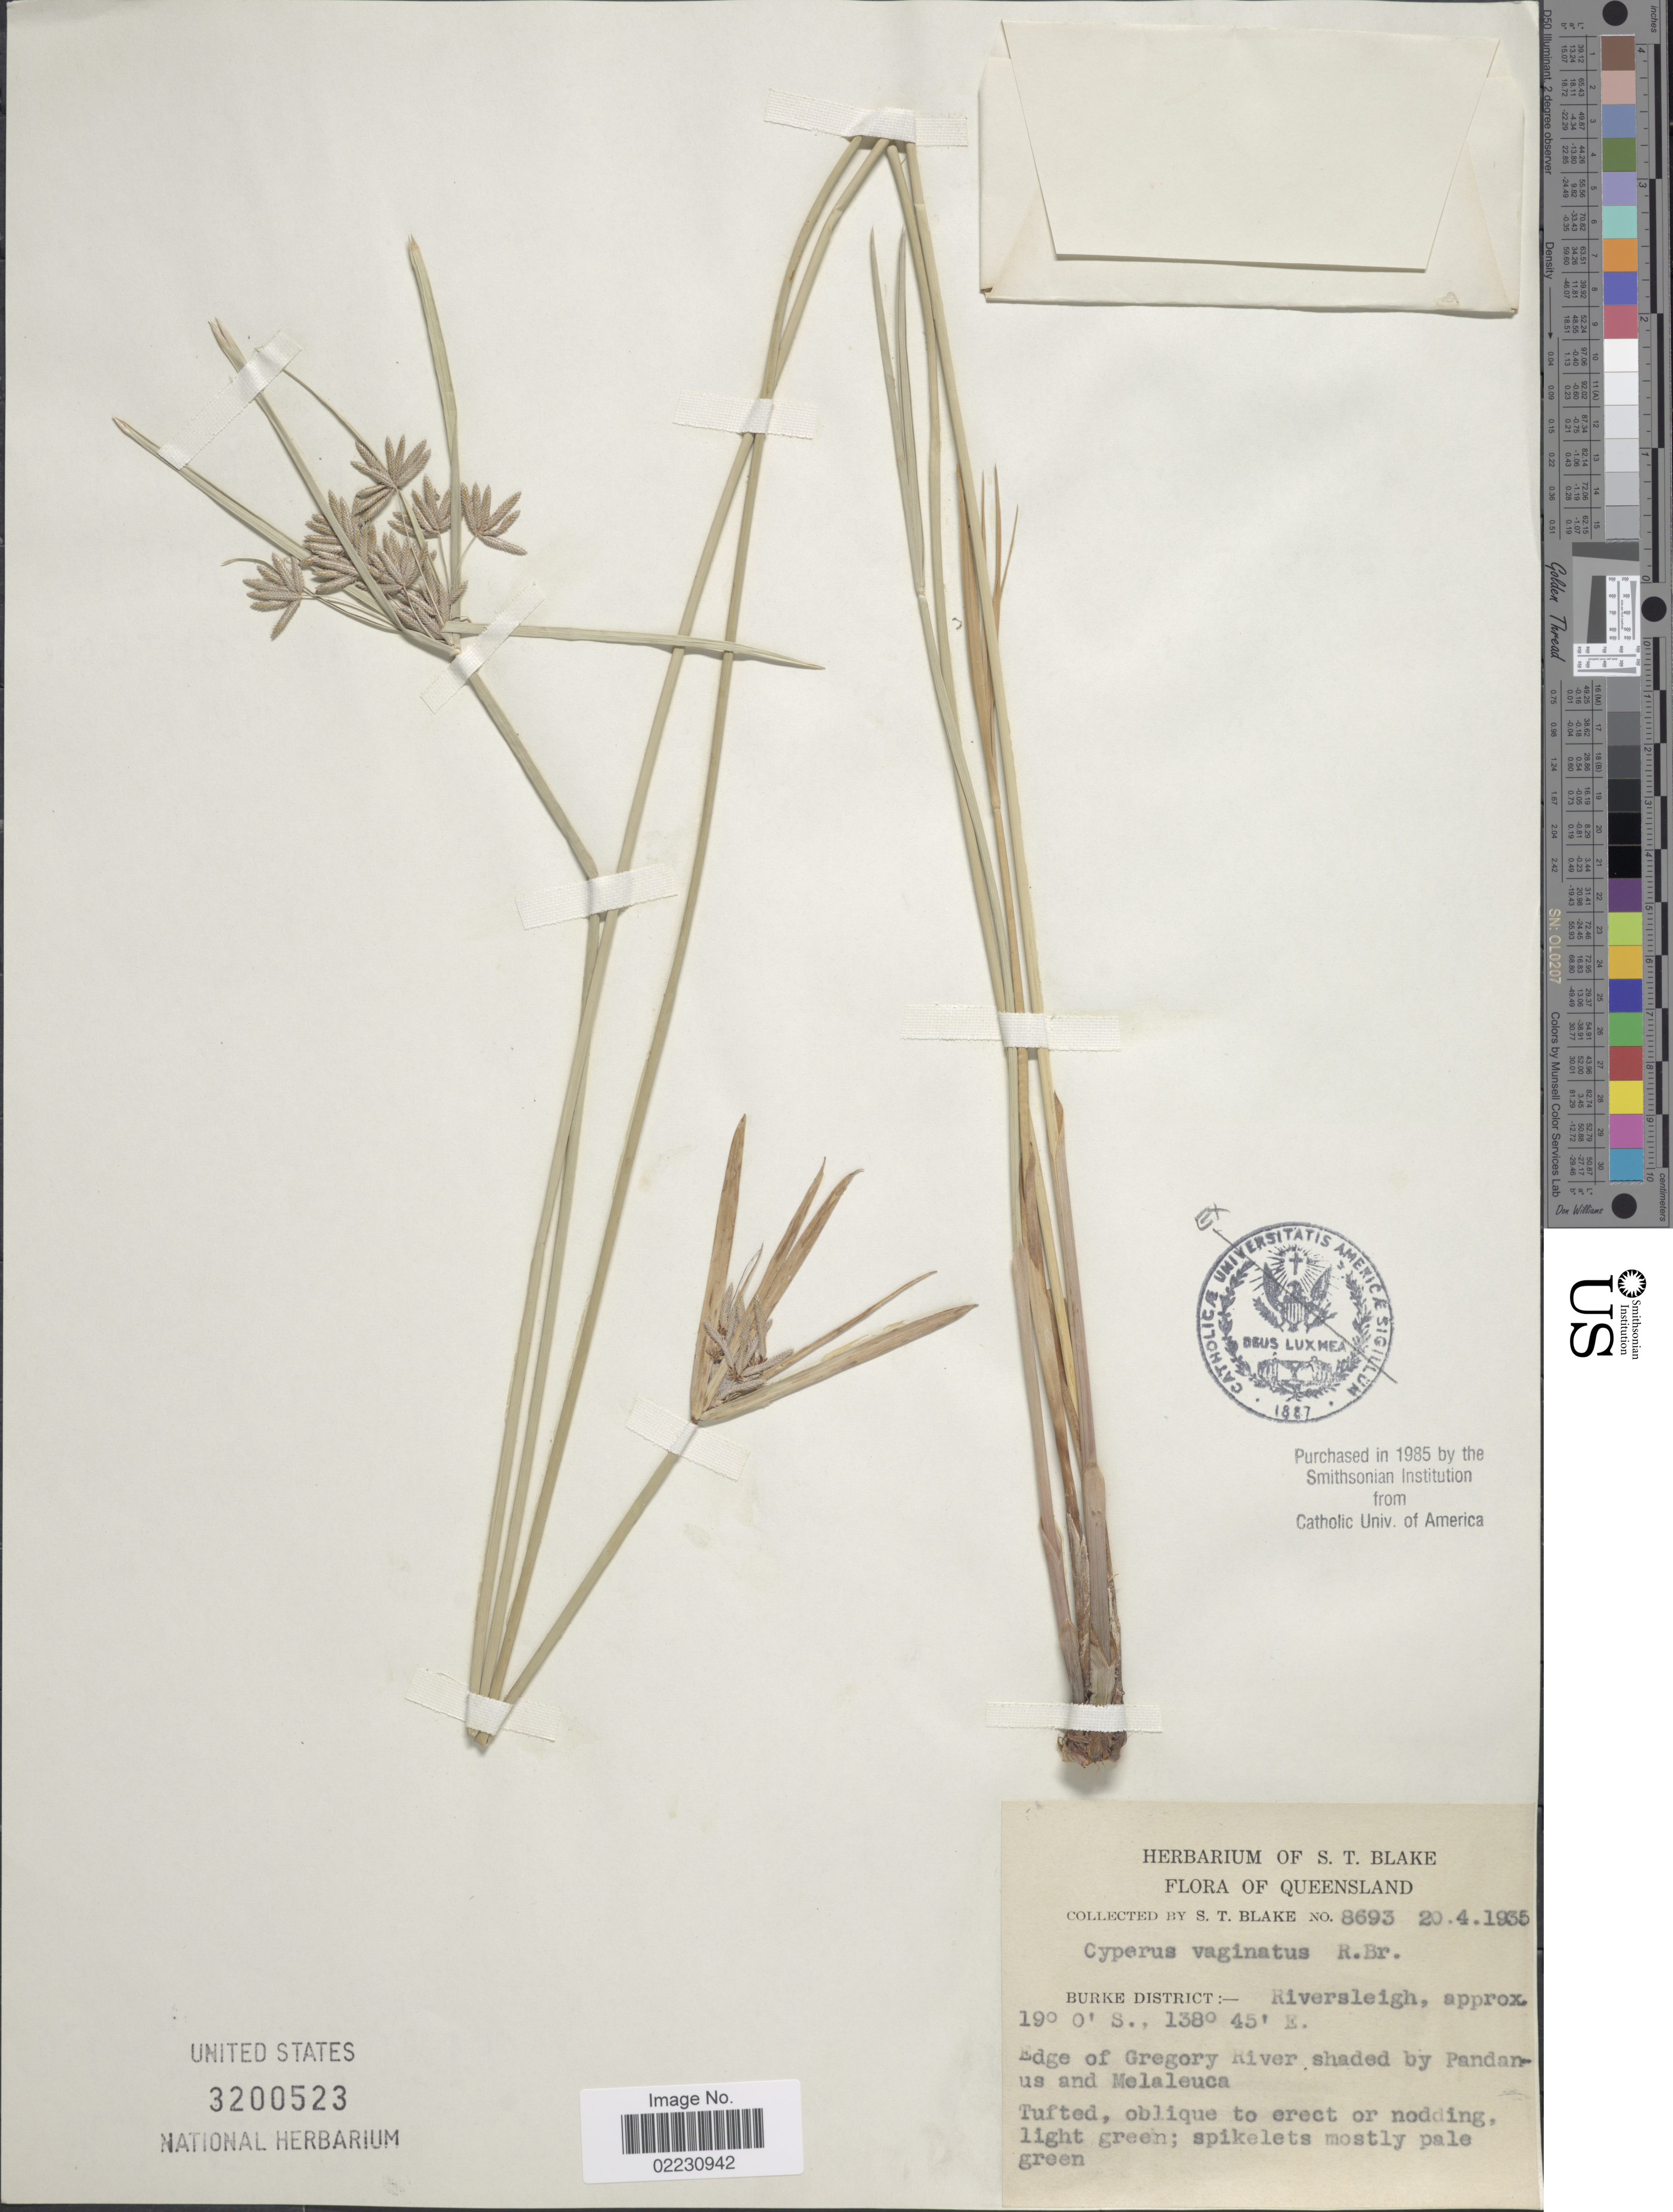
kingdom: Plantae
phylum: Tracheophyta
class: Liliopsida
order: Poales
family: Cyperaceae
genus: Cyperus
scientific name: Cyperus vaginatus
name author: R. Br.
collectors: S. T. Blake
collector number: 8693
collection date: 1935-04-20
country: Australia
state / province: Queensland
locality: Burke District, Riversleigh, edge of Gregory River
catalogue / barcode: US 3200523